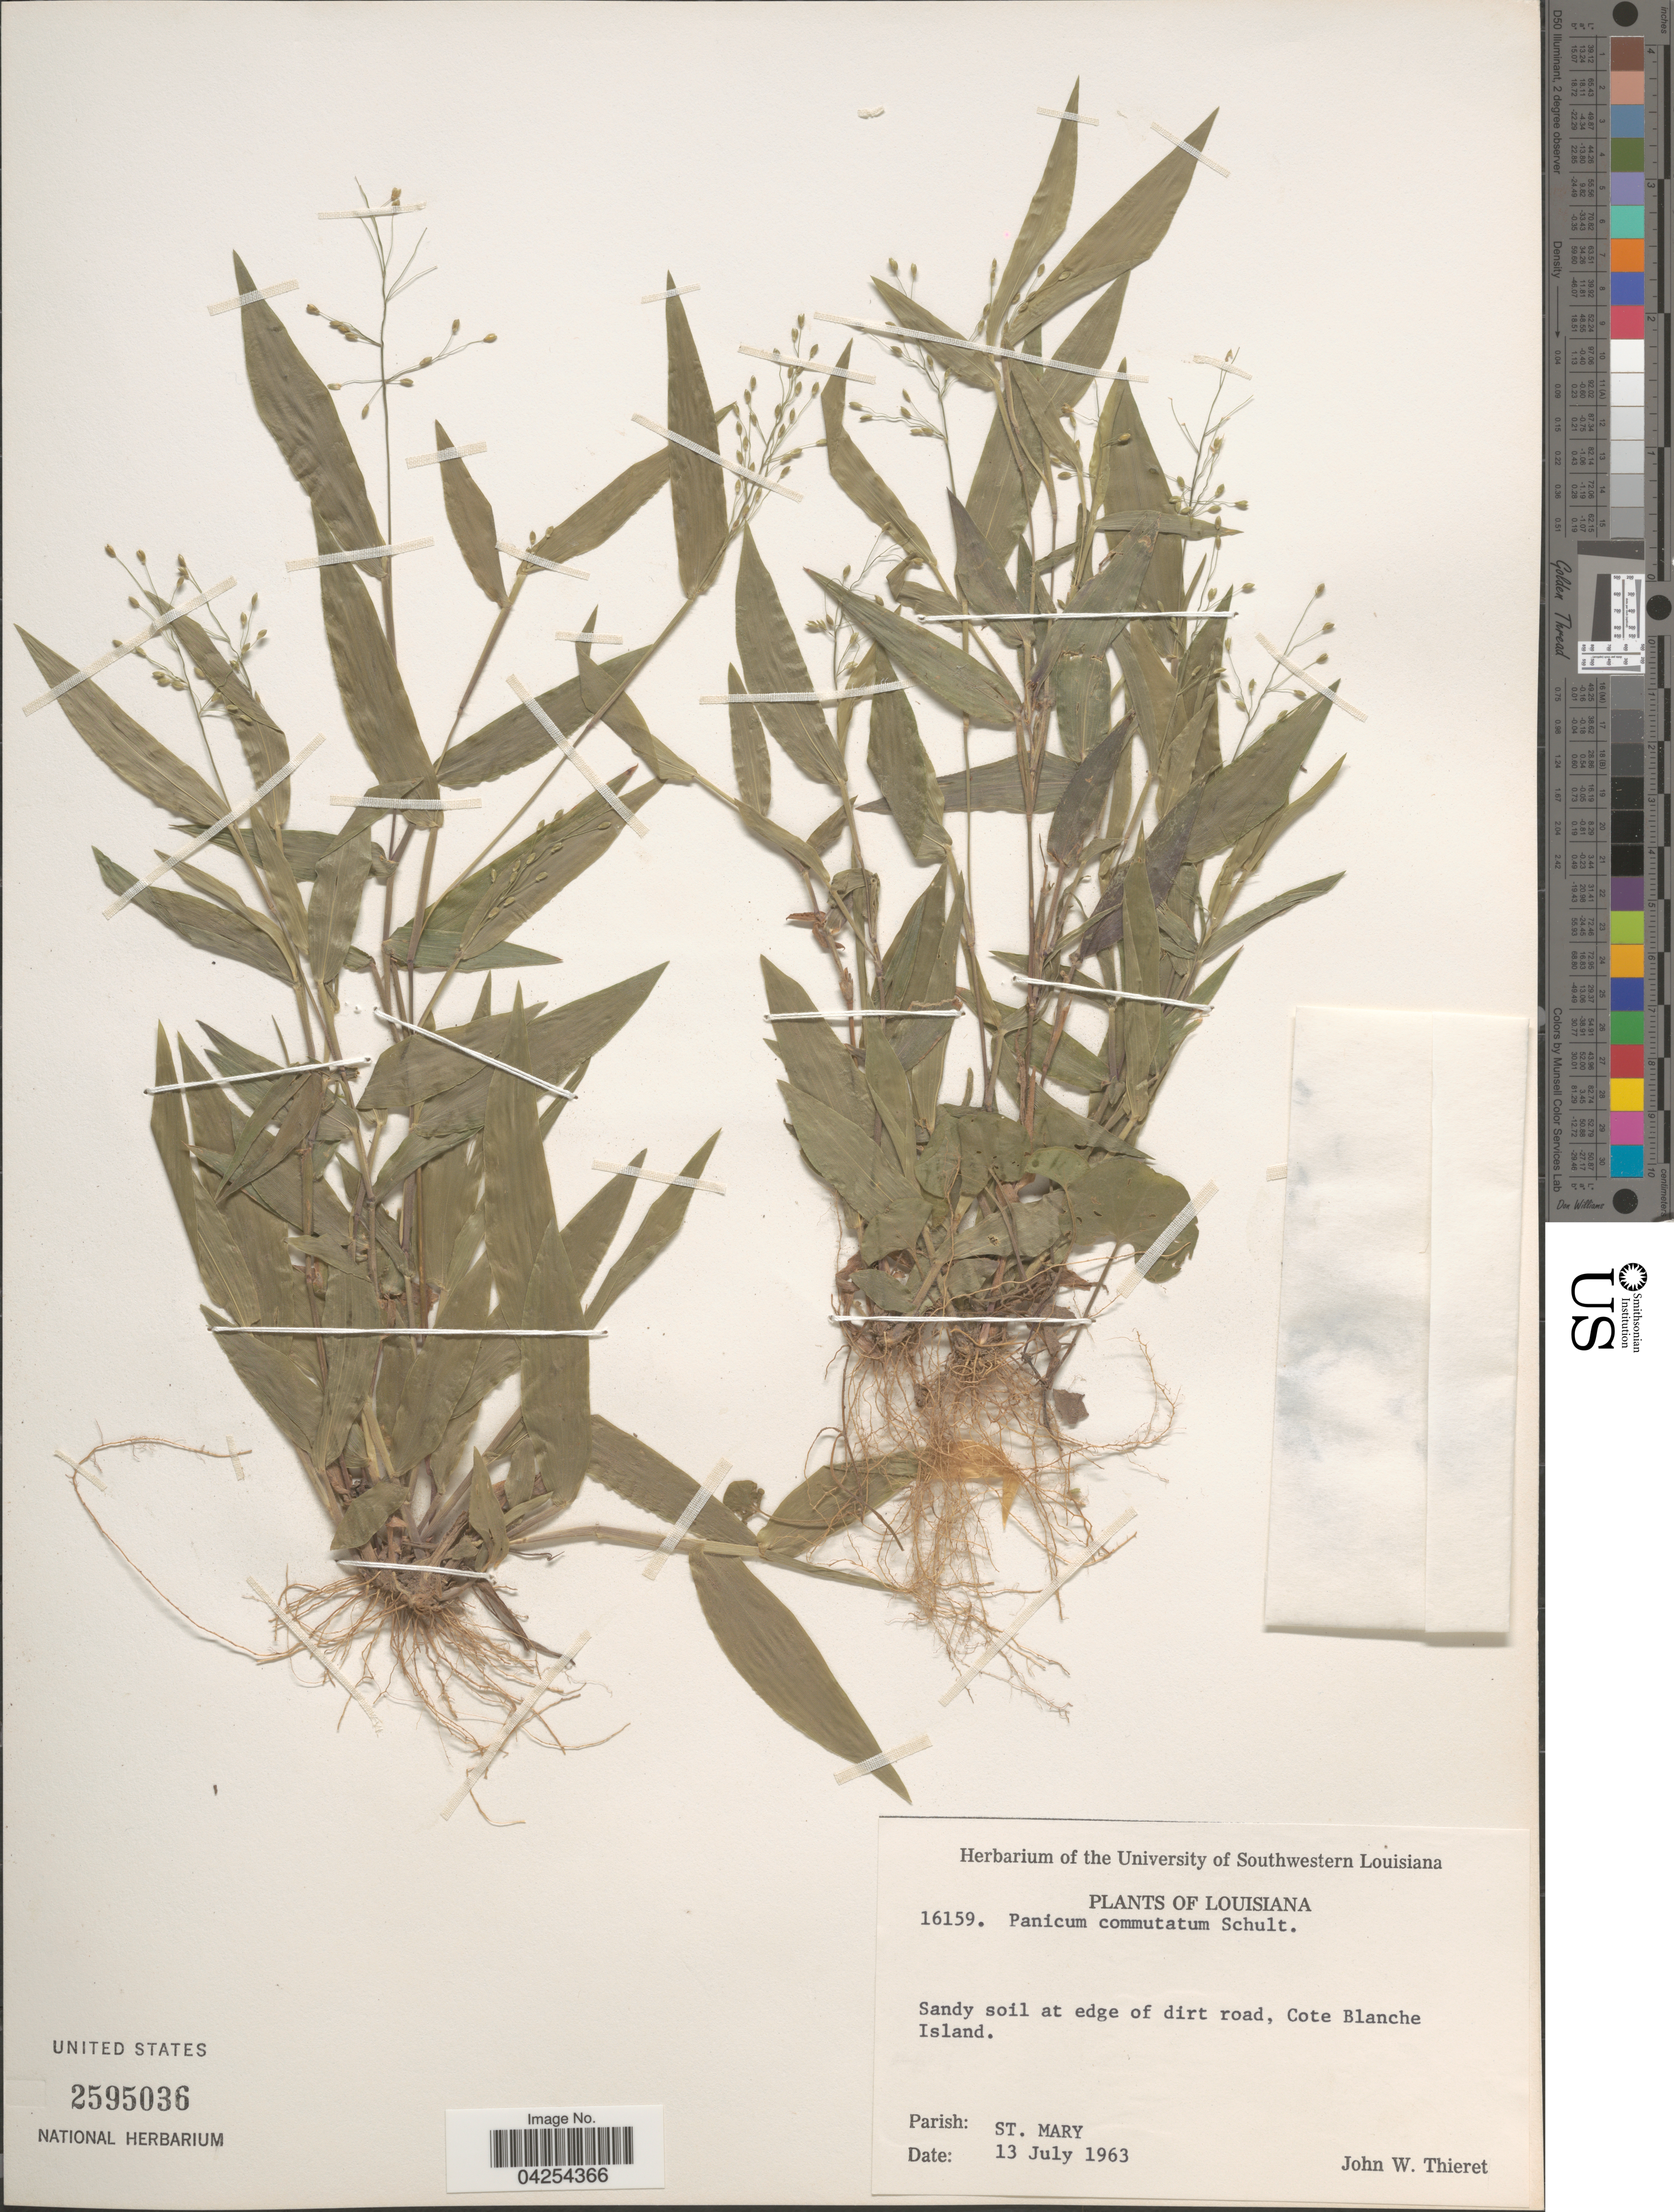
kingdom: Plantae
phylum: Tracheophyta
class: Liliopsida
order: Poales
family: Poaceae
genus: Dichanthelium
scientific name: Dichanthelium commutatum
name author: (Schult.) Gould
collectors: J. W. Thieret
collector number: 16159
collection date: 1963-07-13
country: United States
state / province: Louisiana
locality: Sandy soil at edge of dirt road, Cote Blanche Island. Parish: St Mary.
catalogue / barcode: US 2595036